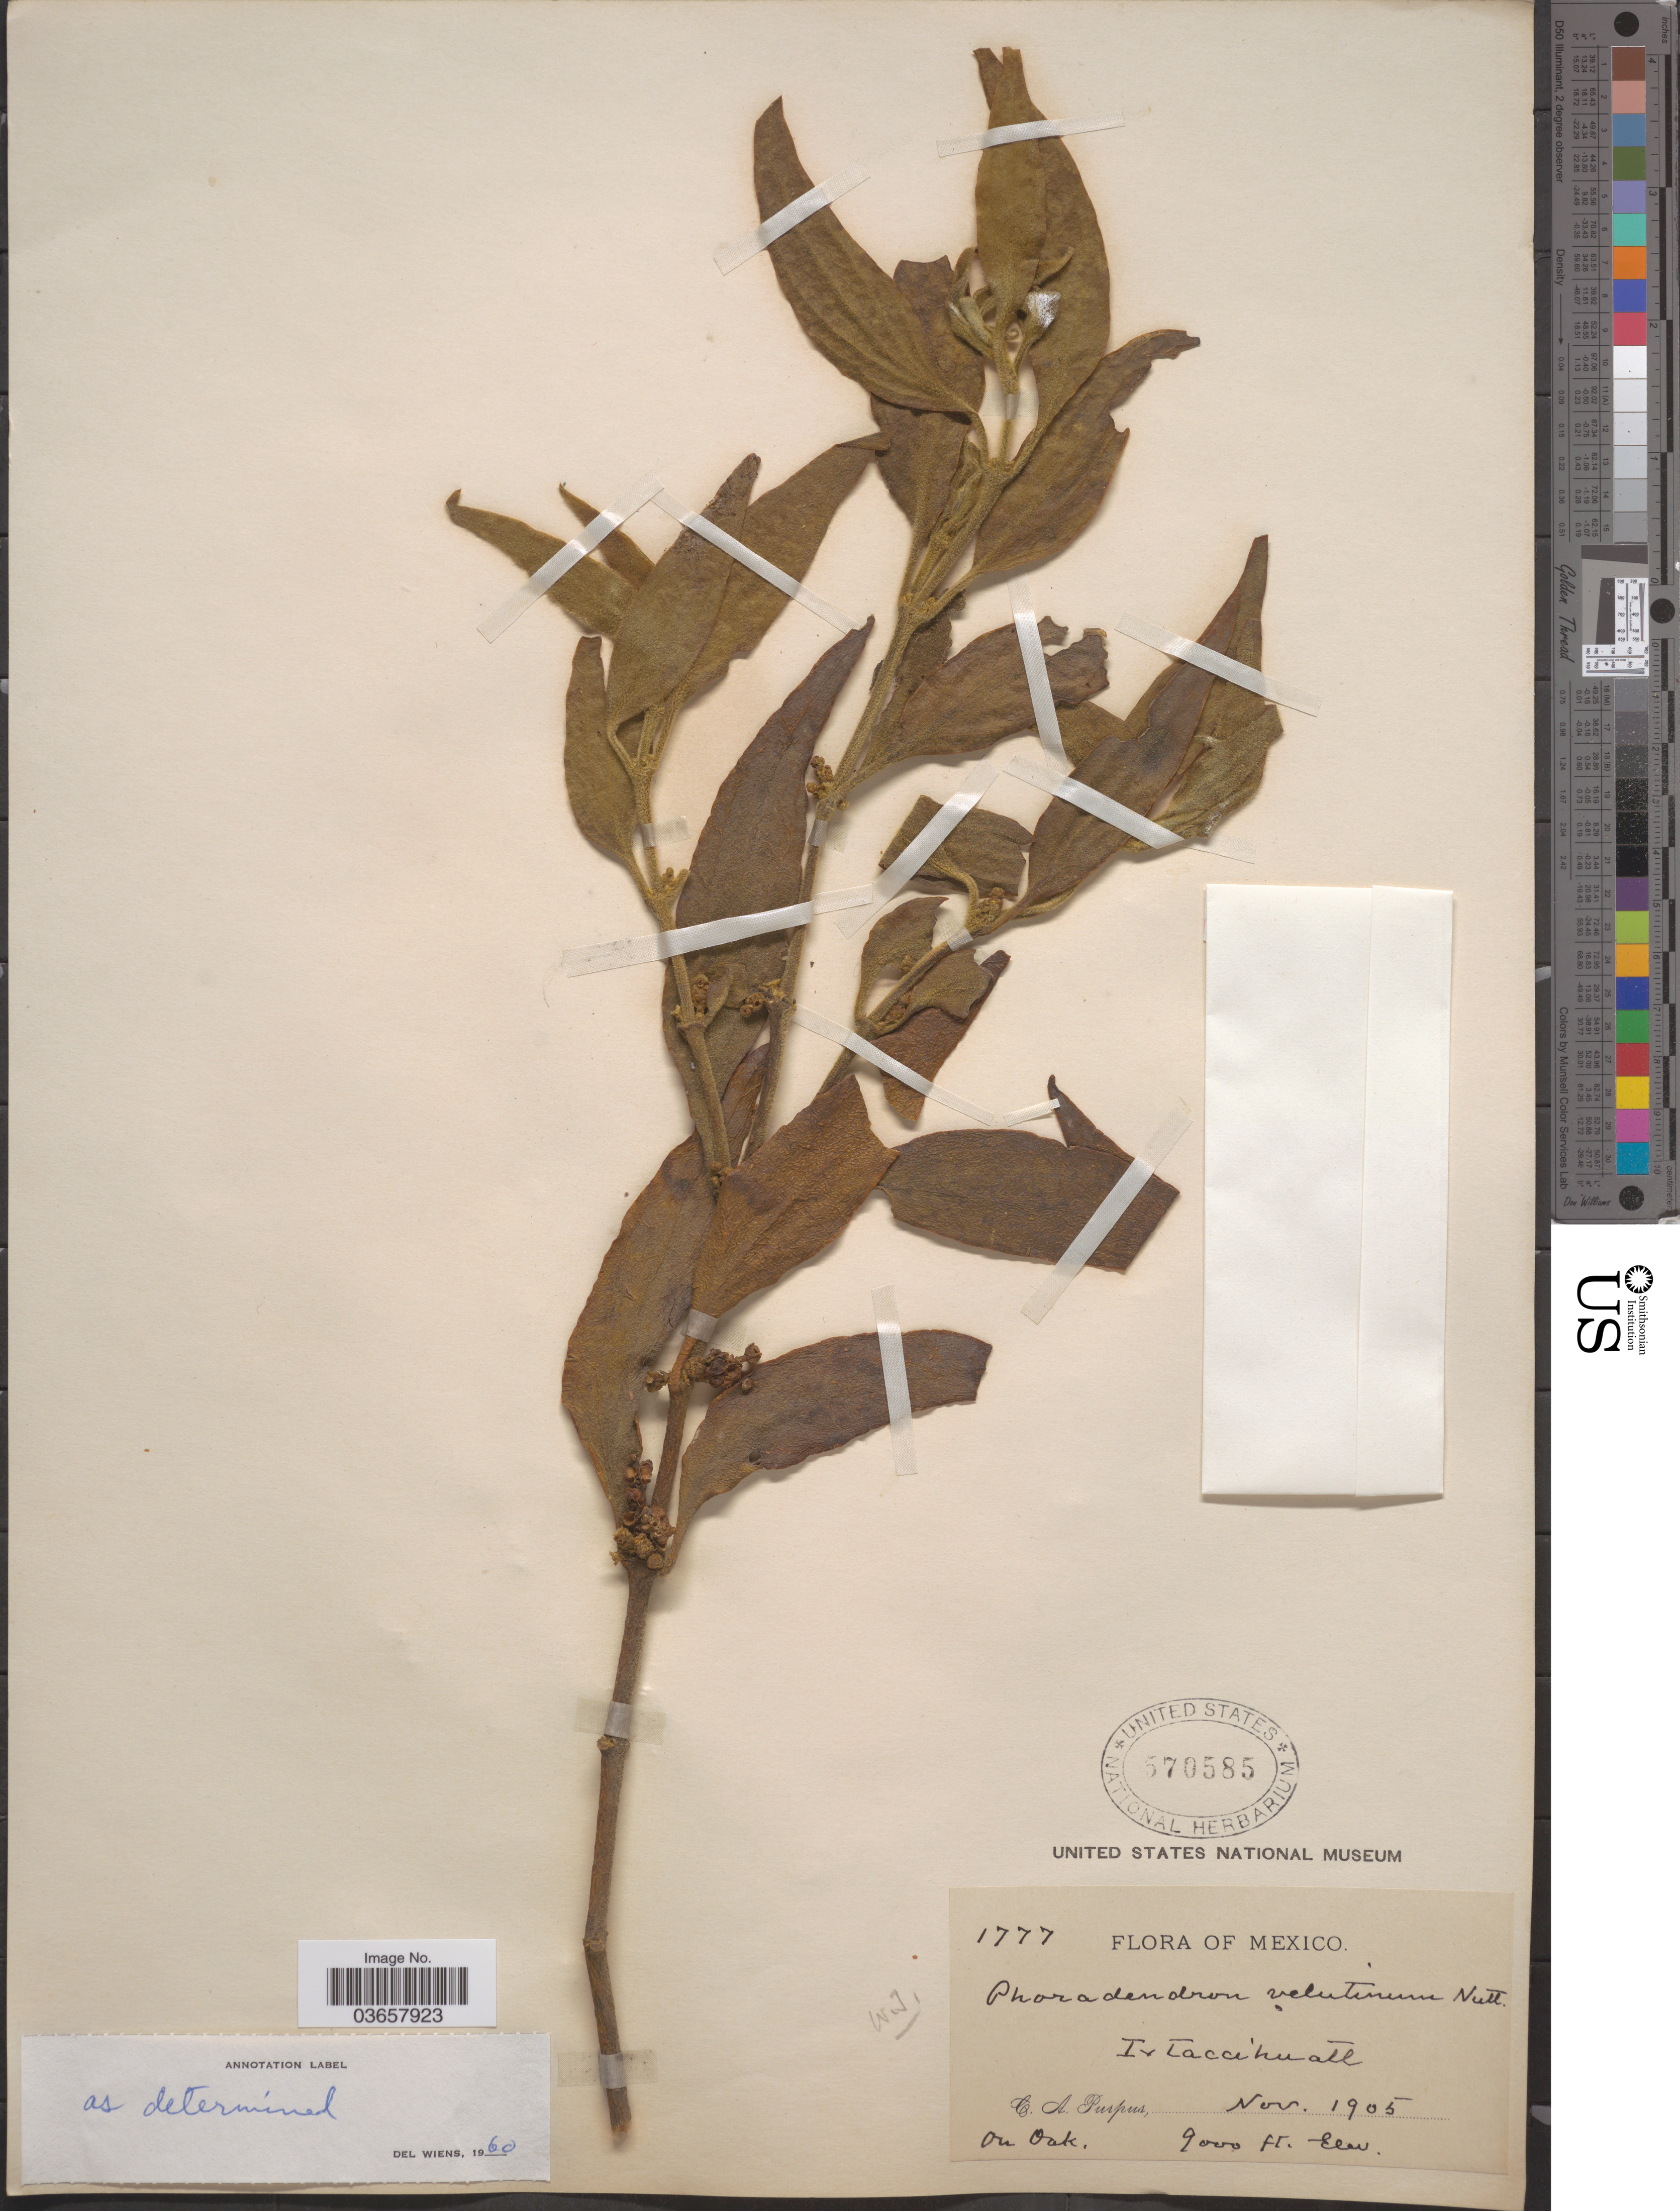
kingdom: Plantae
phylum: Tracheophyta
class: Magnoliopsida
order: Santalales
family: Viscaceae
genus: Phoradendron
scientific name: Phoradendron velutinum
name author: (DC.) Oliv.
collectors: C. A. Purpus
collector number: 1777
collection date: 1905-11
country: Mexico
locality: Ixtaccihuatl.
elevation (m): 2743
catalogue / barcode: US 570585